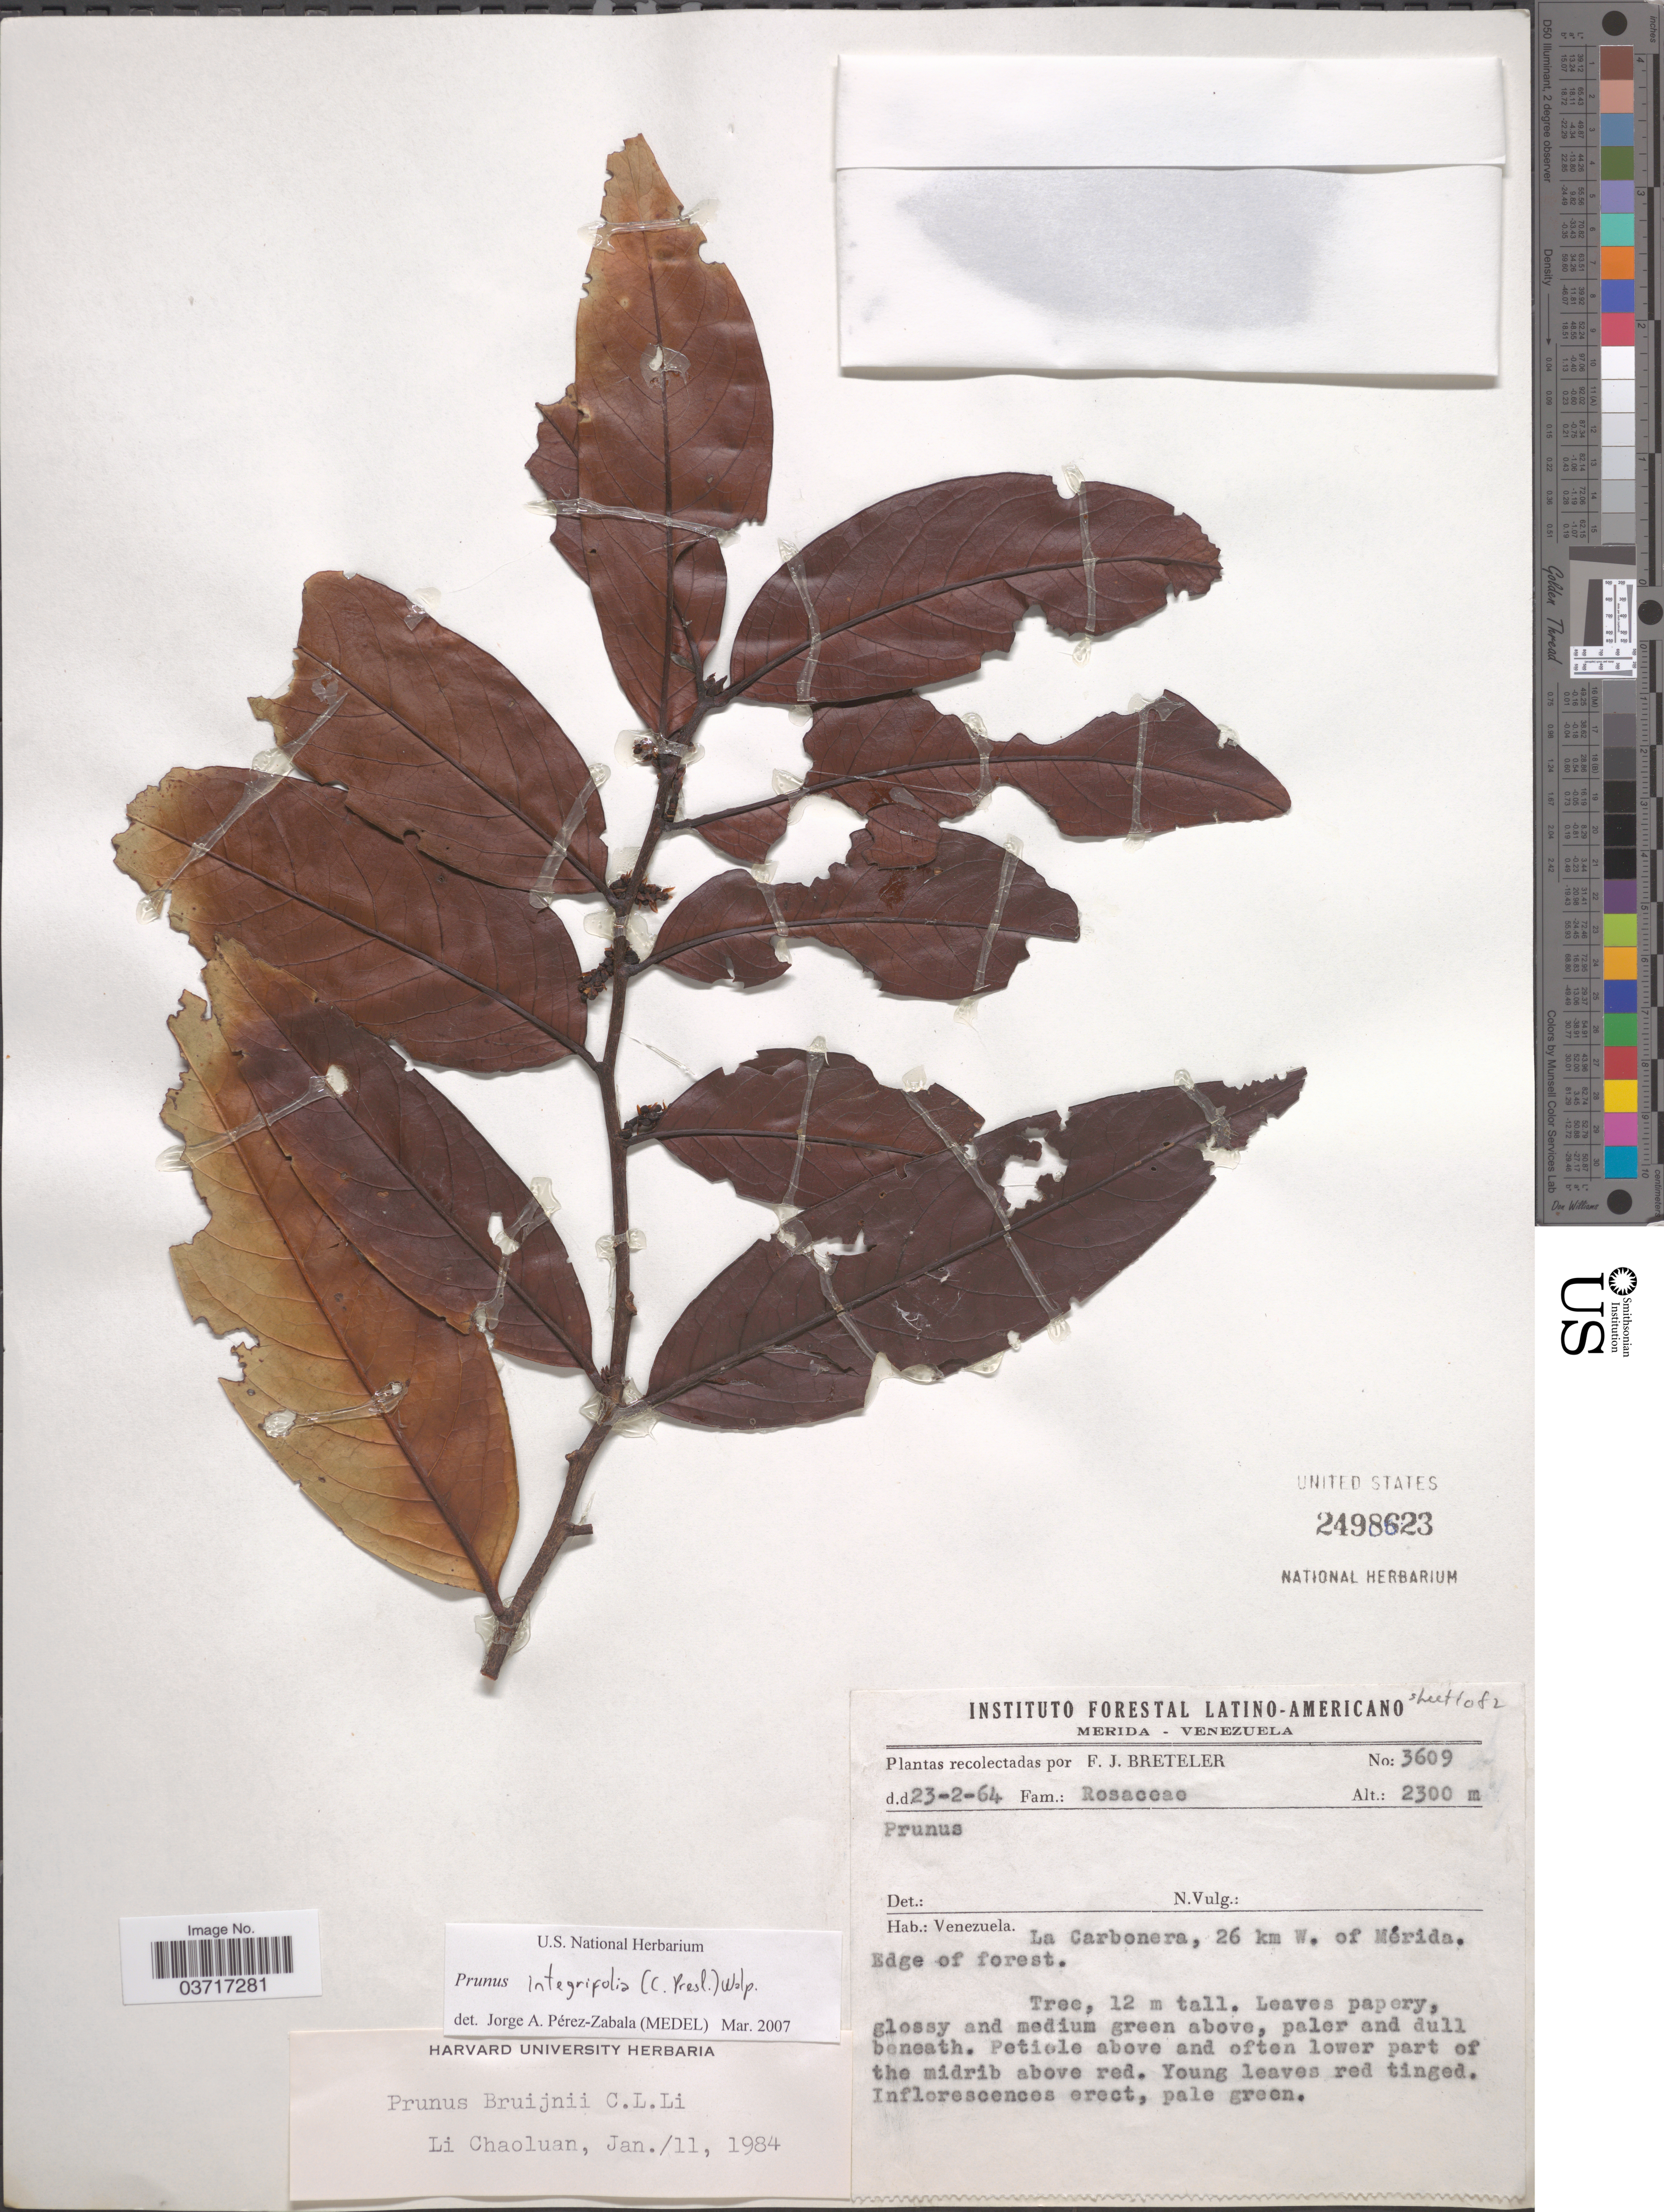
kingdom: Plantae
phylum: Tracheophyta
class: Magnoliopsida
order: Rosales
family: Rosaceae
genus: Prunus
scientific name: Prunus sp.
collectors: F. J. Breteler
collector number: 3609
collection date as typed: Transcribed d/m/y: 23/2/64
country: Venezuela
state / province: Merida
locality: La Carbonera, 26 km W. of Mérida.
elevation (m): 2300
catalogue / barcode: US 2498623